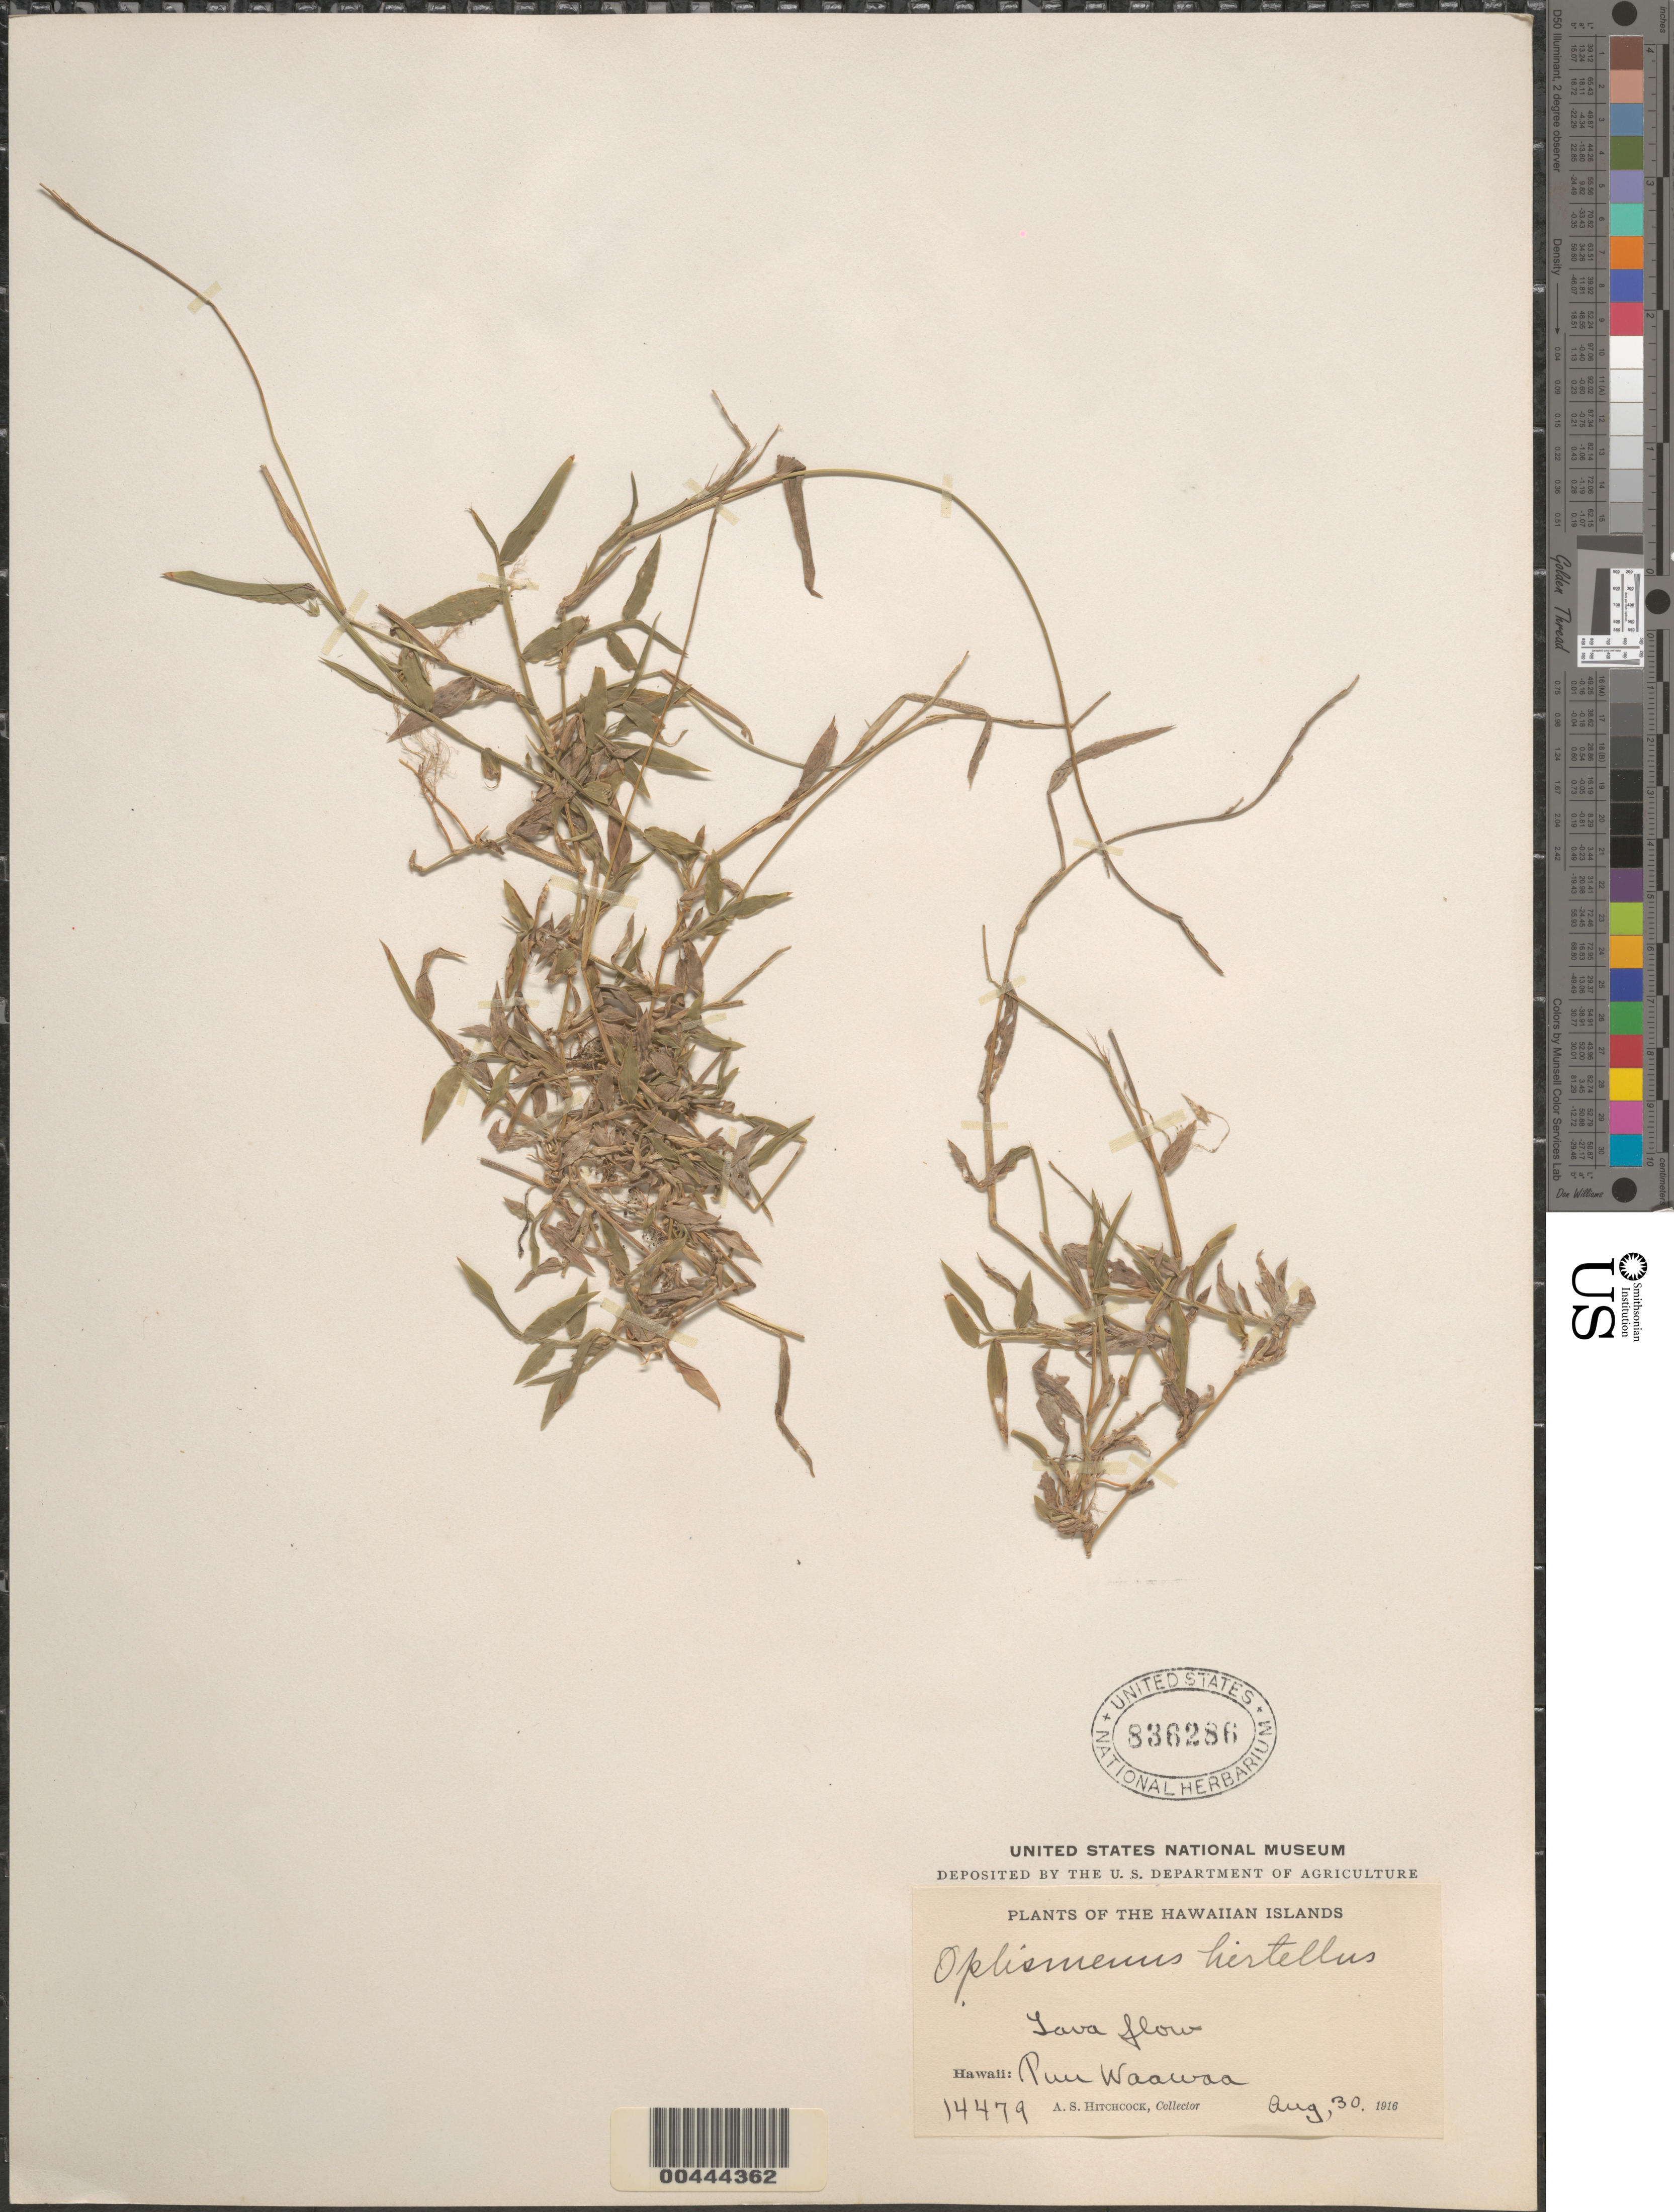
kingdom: Plantae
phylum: Tracheophyta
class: Liliopsida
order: Poales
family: Poaceae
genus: Oplismenus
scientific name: Oplismenus hirtellus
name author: (L.) P. Beauv.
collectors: A. S. Hitchcock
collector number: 14479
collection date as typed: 30 Aug 1916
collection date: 1916-08-30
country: United States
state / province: Hawaii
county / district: Hawaii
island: Hawaii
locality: Puu Waawaa, lava flow.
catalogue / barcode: US 836286